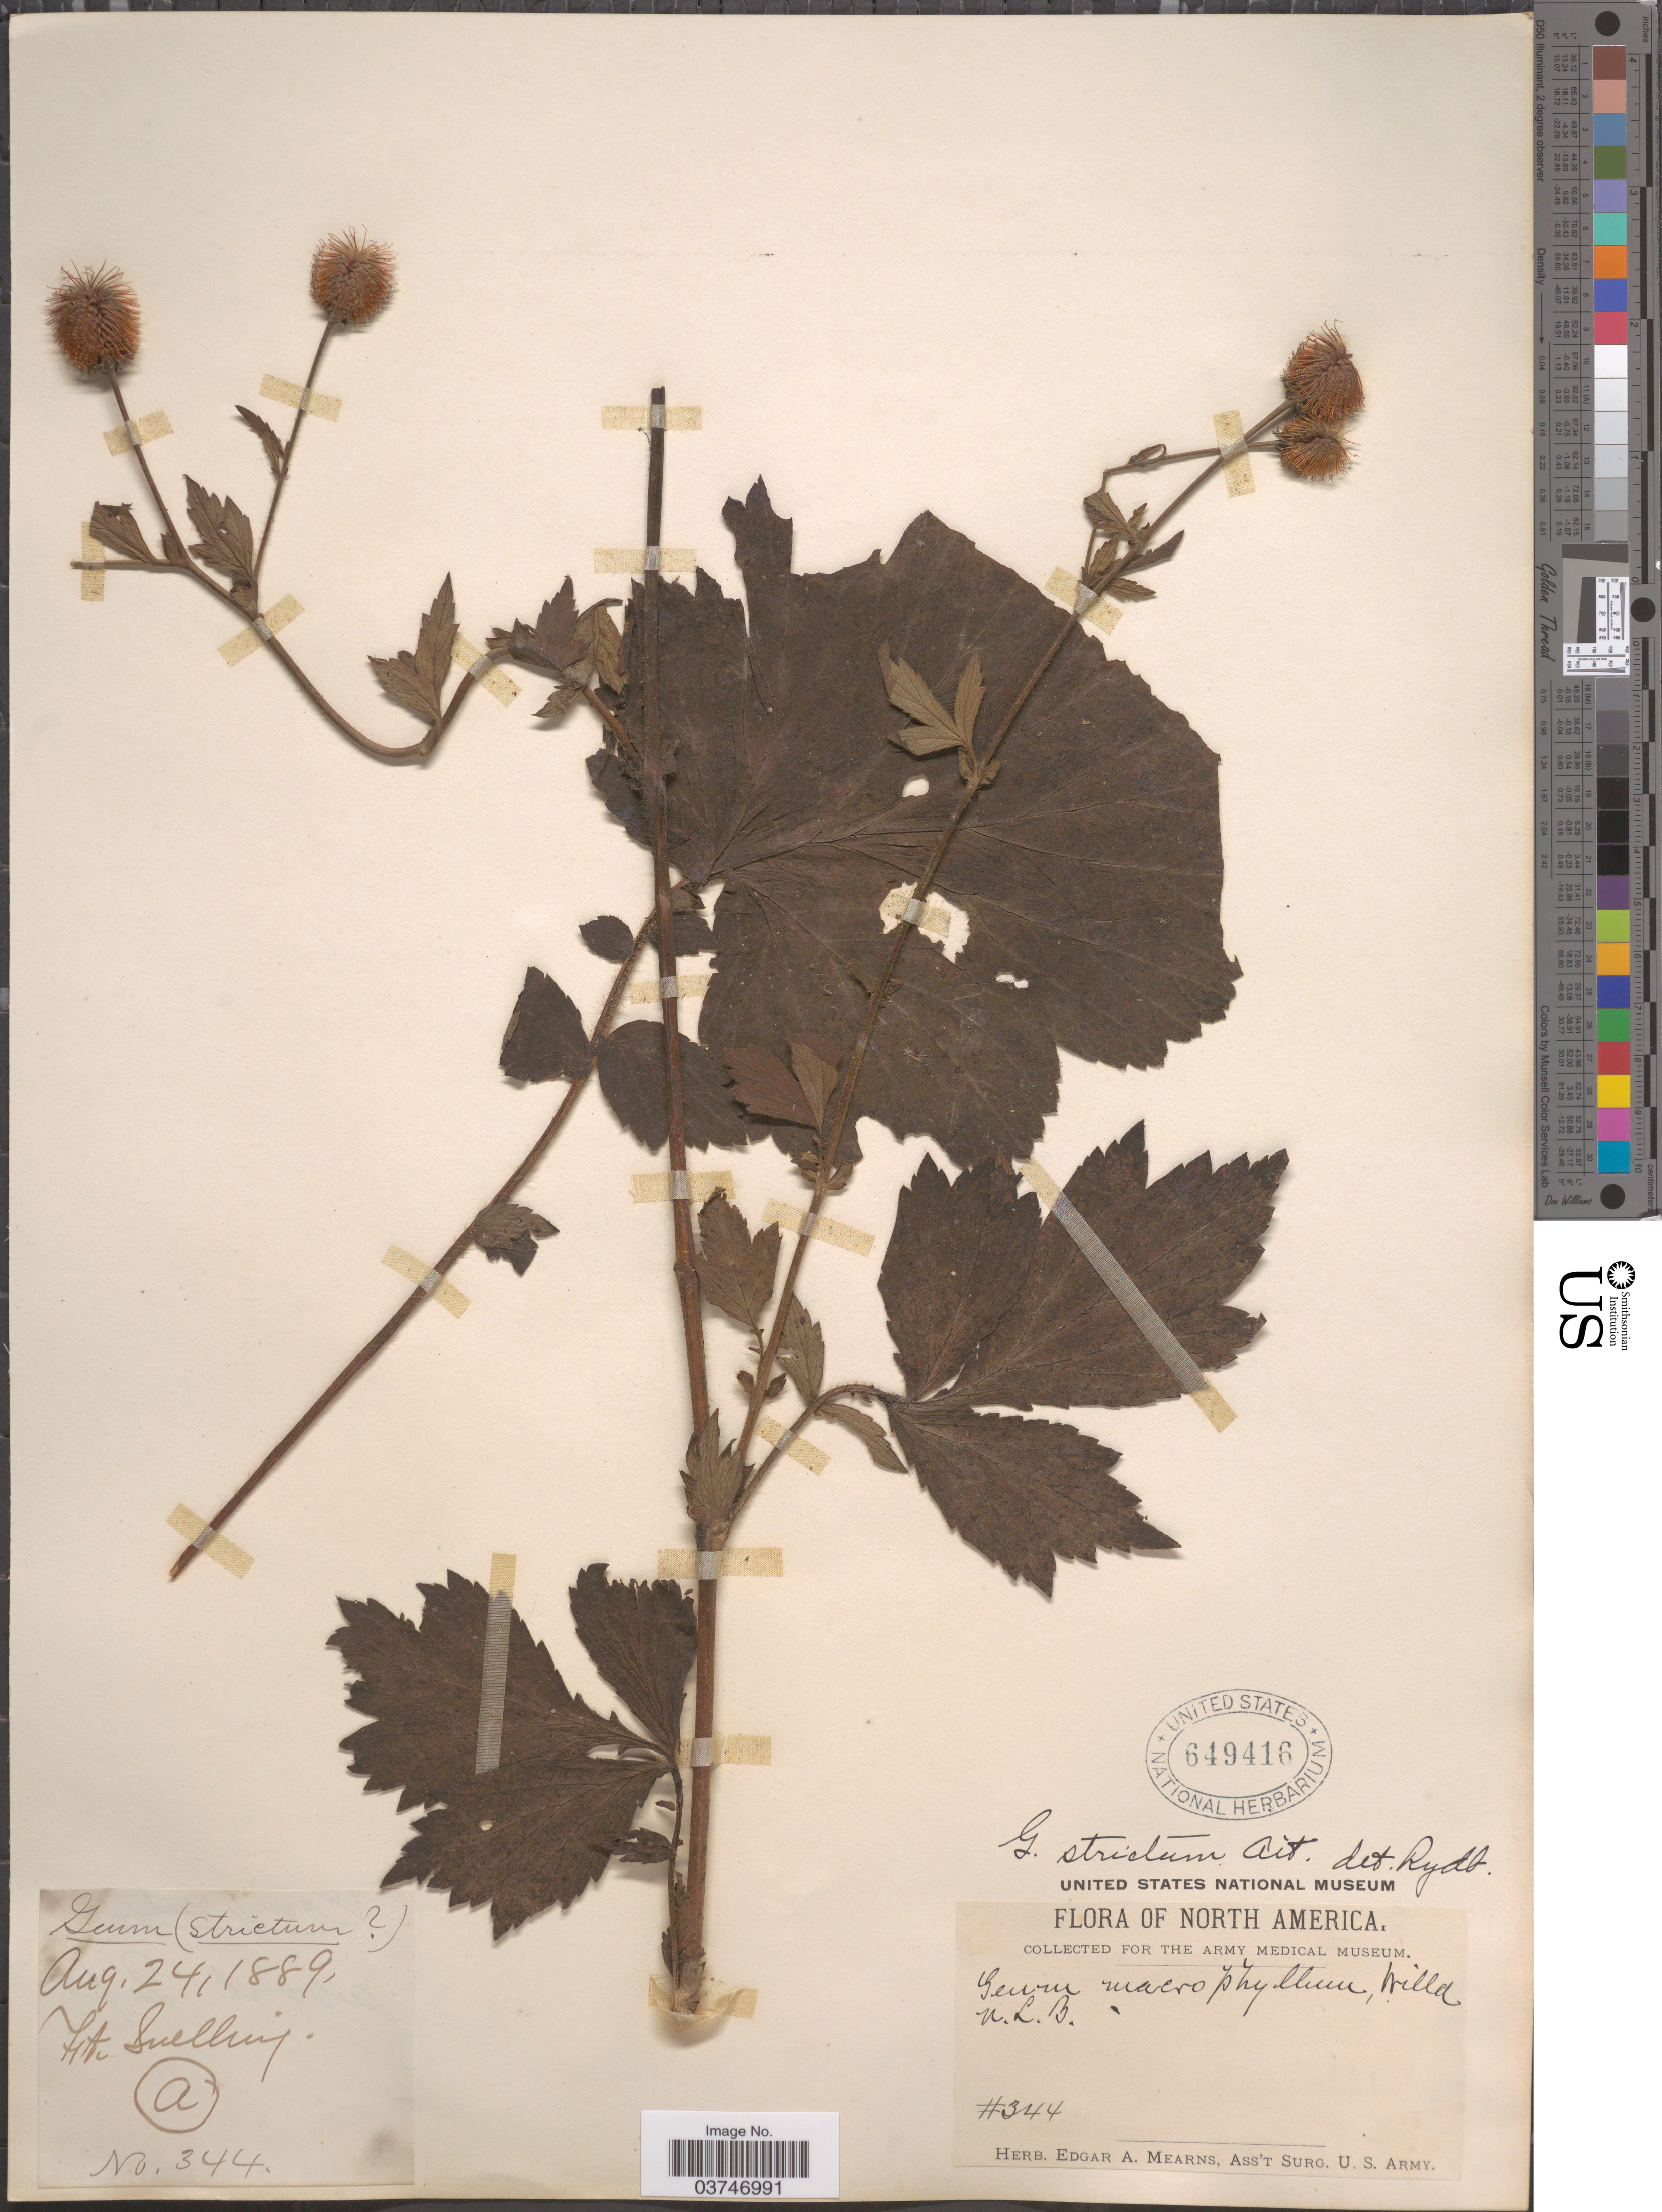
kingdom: Plantae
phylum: Tracheophyta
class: Magnoliopsida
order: Rosales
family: Rosaceae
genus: Geum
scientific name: Geum aleppicum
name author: Jacq.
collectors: ex herb. Edgar A. Mearns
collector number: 344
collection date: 1889-08-24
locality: North America. Frt Sneling.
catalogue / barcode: US 649416